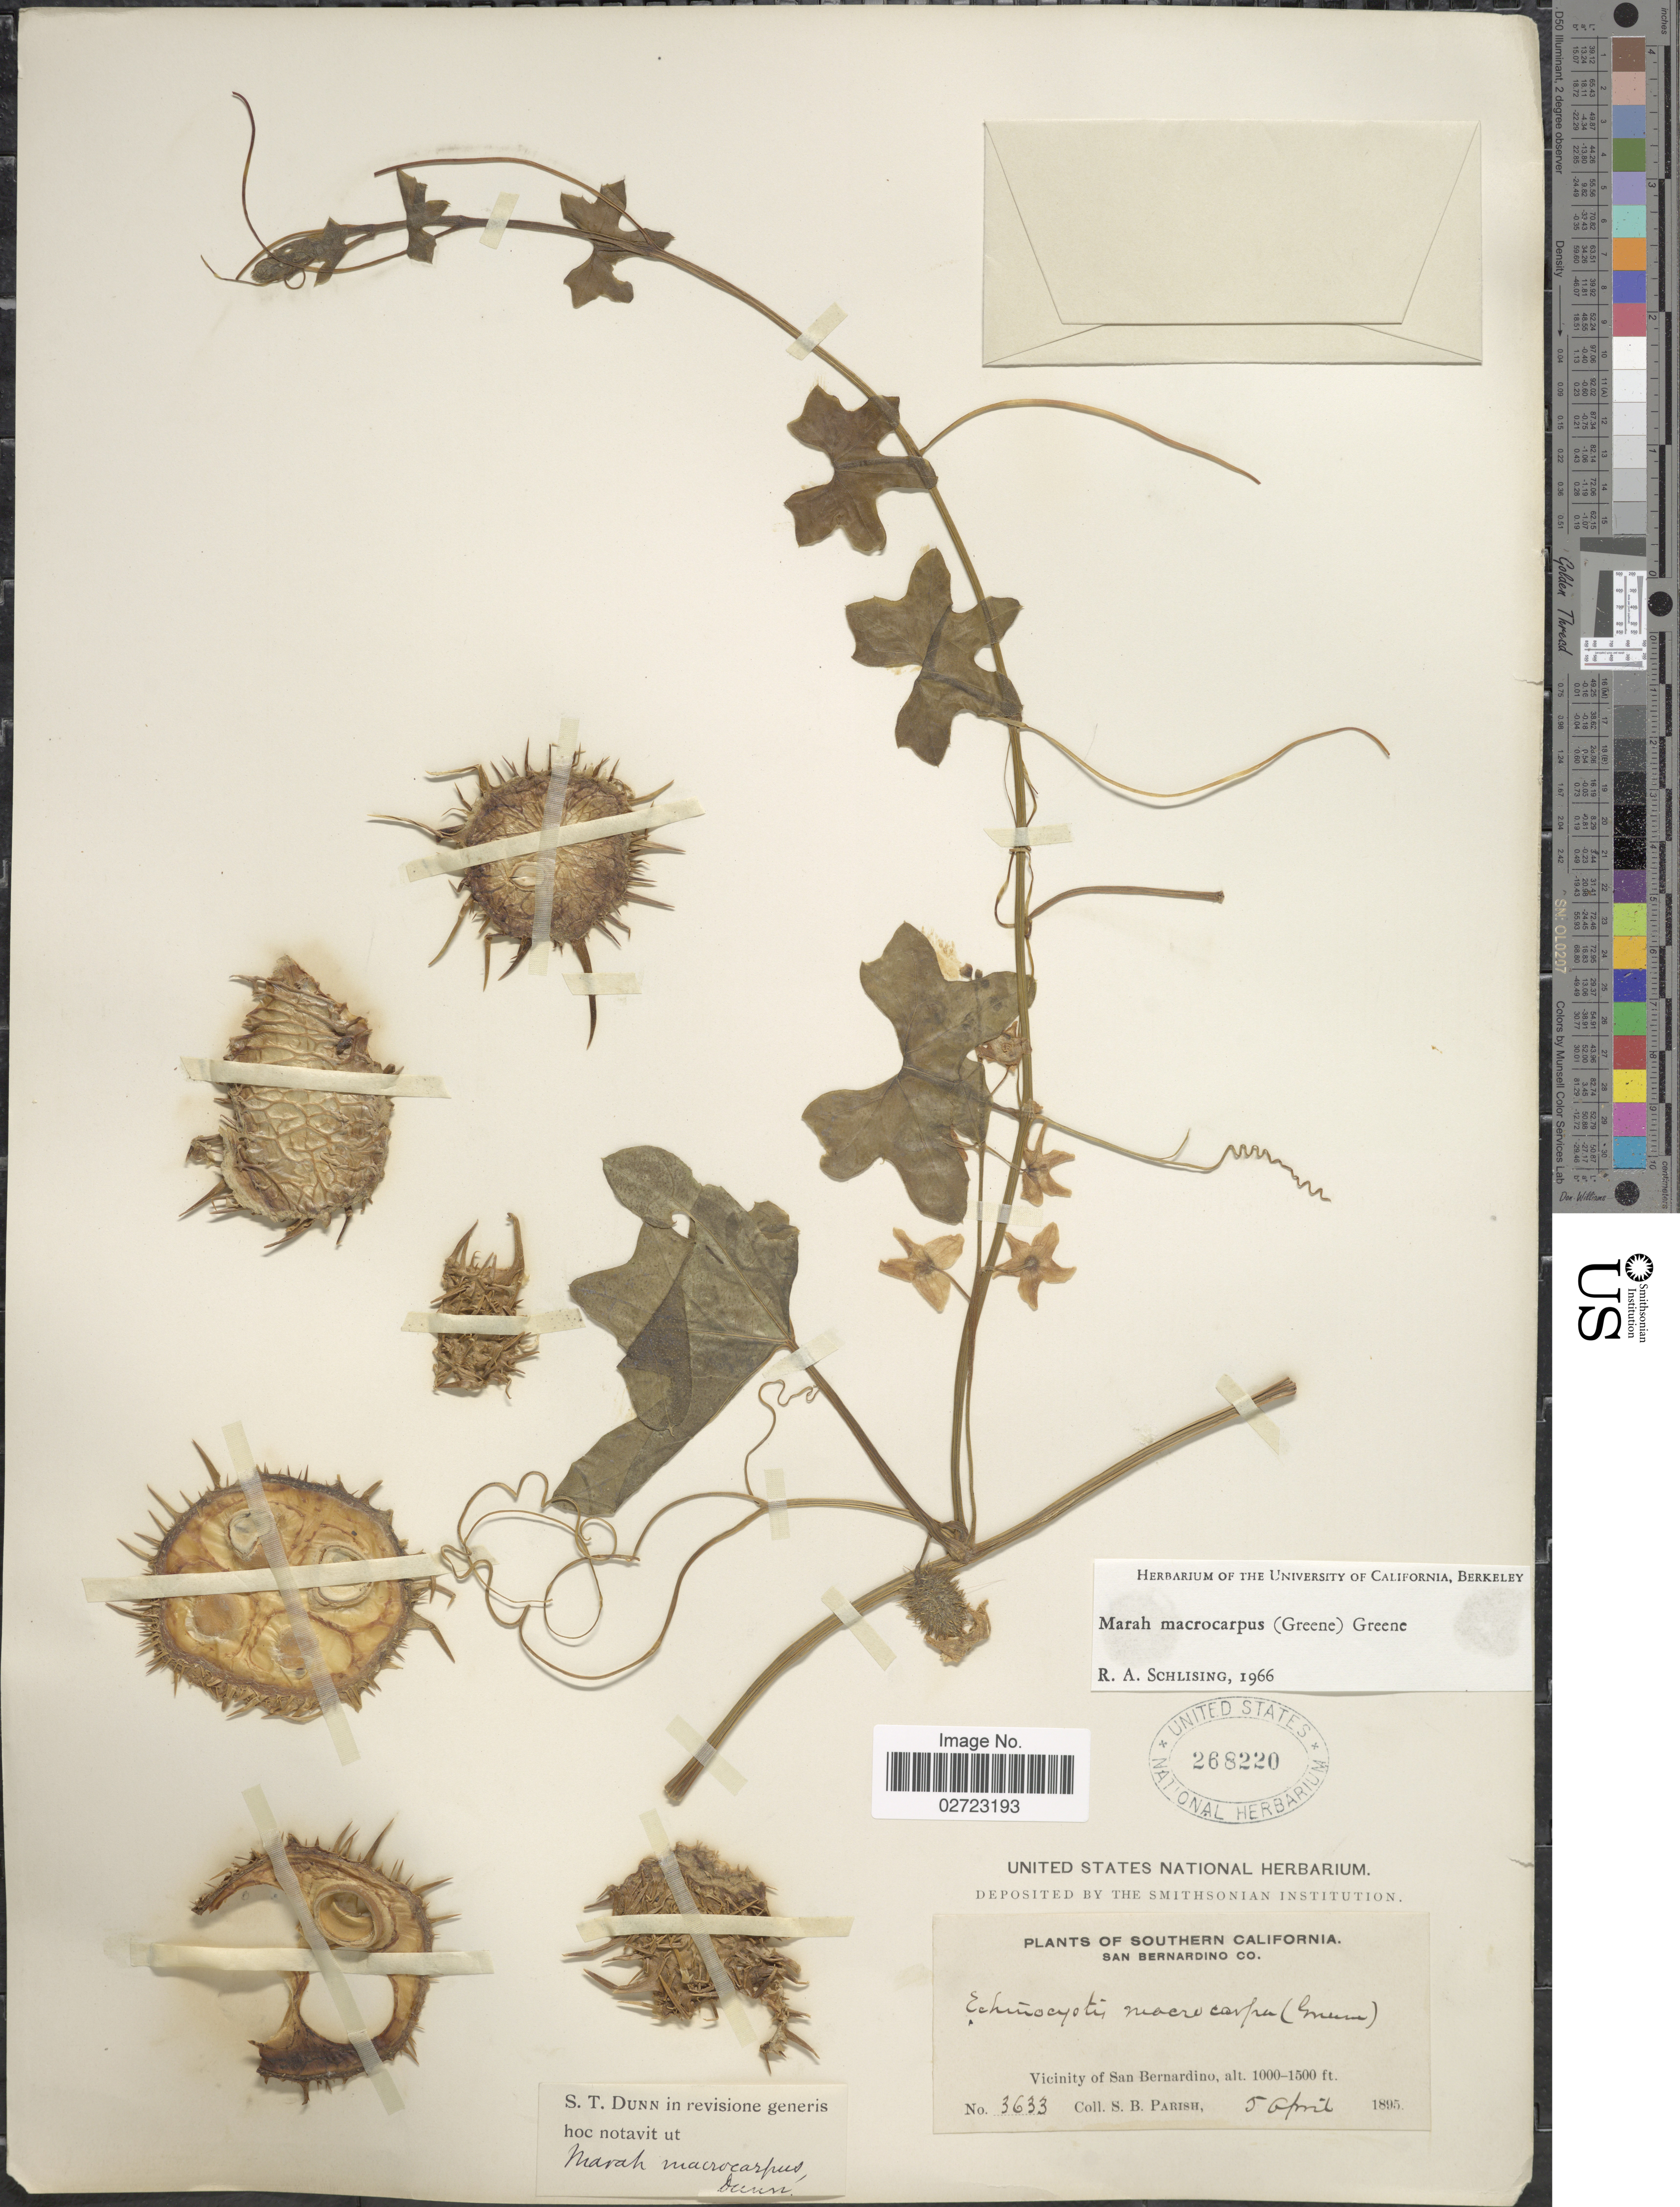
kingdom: Plantae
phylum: Tracheophyta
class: Magnoliopsida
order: Cucurbitales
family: Cucurbitaceae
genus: Marah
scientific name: Marah macrocarpa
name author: (Greene) Greene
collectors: S. B. Parish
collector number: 3633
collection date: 1895-04-05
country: United States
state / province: California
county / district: San Bernardino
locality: Southern California, San Bernardino Co., Vicinity of San Bernardino.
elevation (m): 305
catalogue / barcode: US 268220